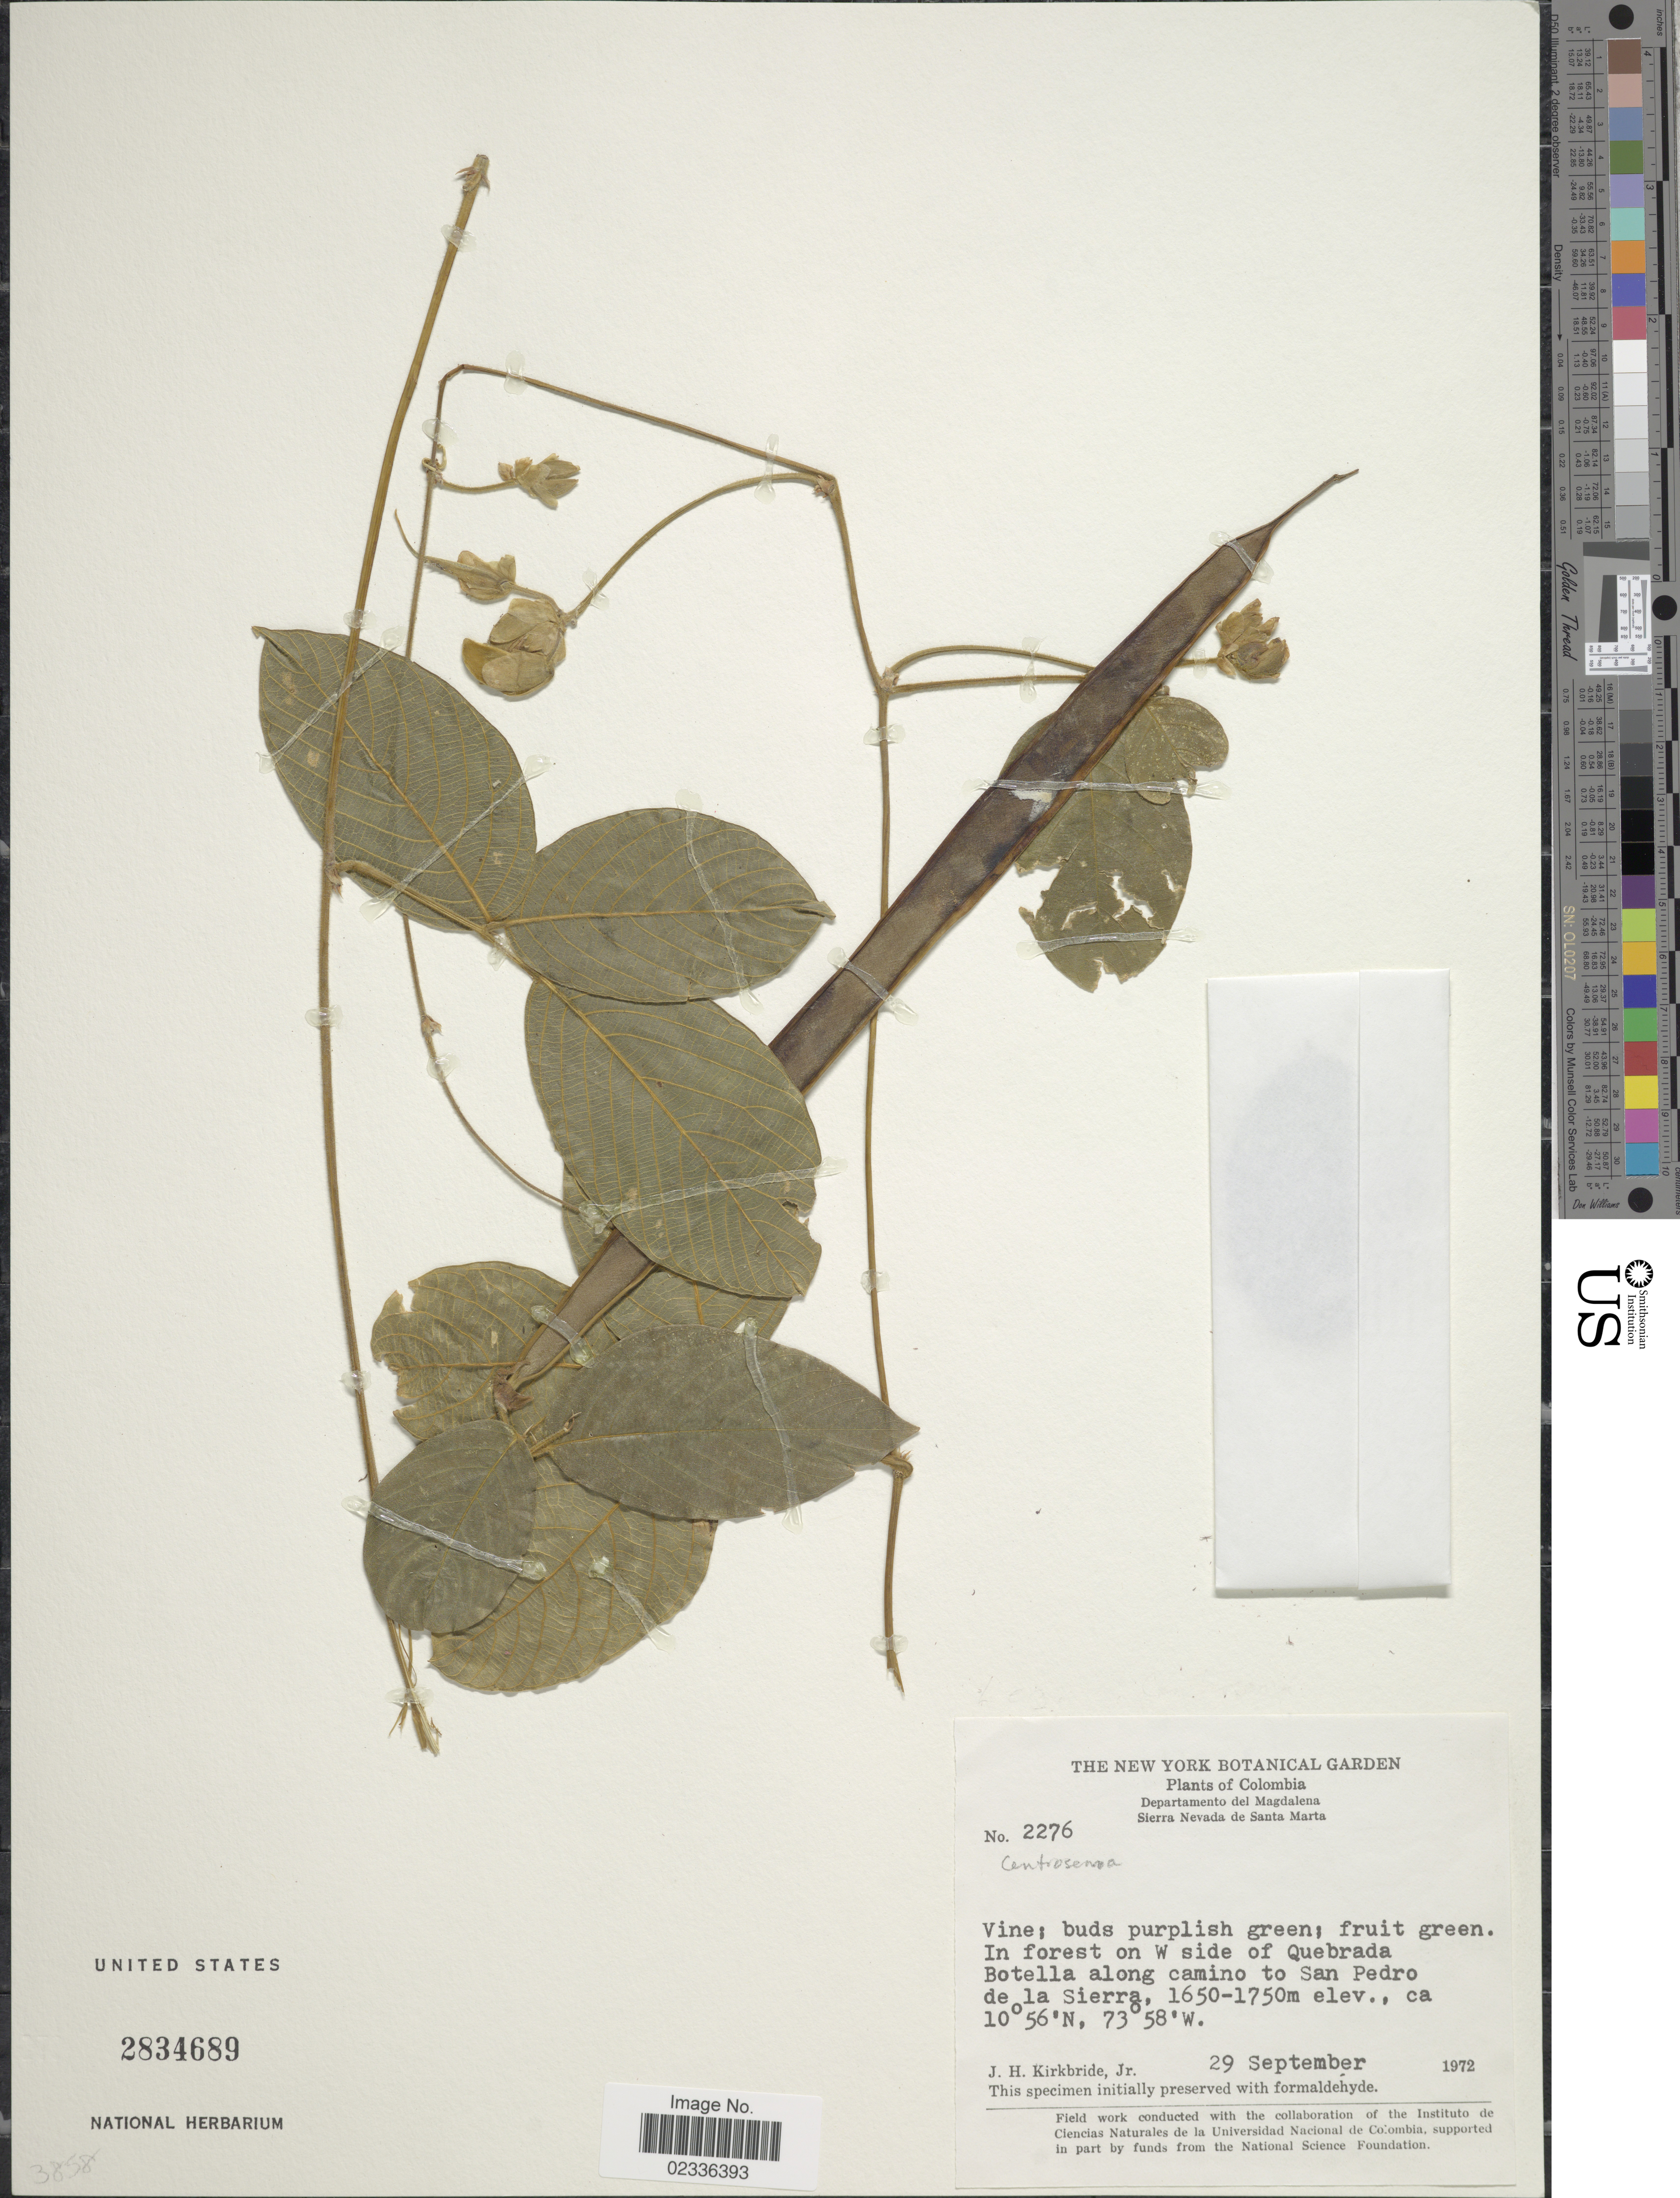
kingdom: Plantae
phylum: Tracheophyta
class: Magnoliopsida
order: Fabales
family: Fabaceae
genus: Centrosema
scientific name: Centrosema sp.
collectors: J. H. Kirkbride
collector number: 2276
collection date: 1972-09-29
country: Colombia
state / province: Magdalena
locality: Sierra Nevada de Santa Marta, in forest on W side of Quebrada Botella along camino to San Pedro de la Sierra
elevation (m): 1650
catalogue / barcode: US 2834689